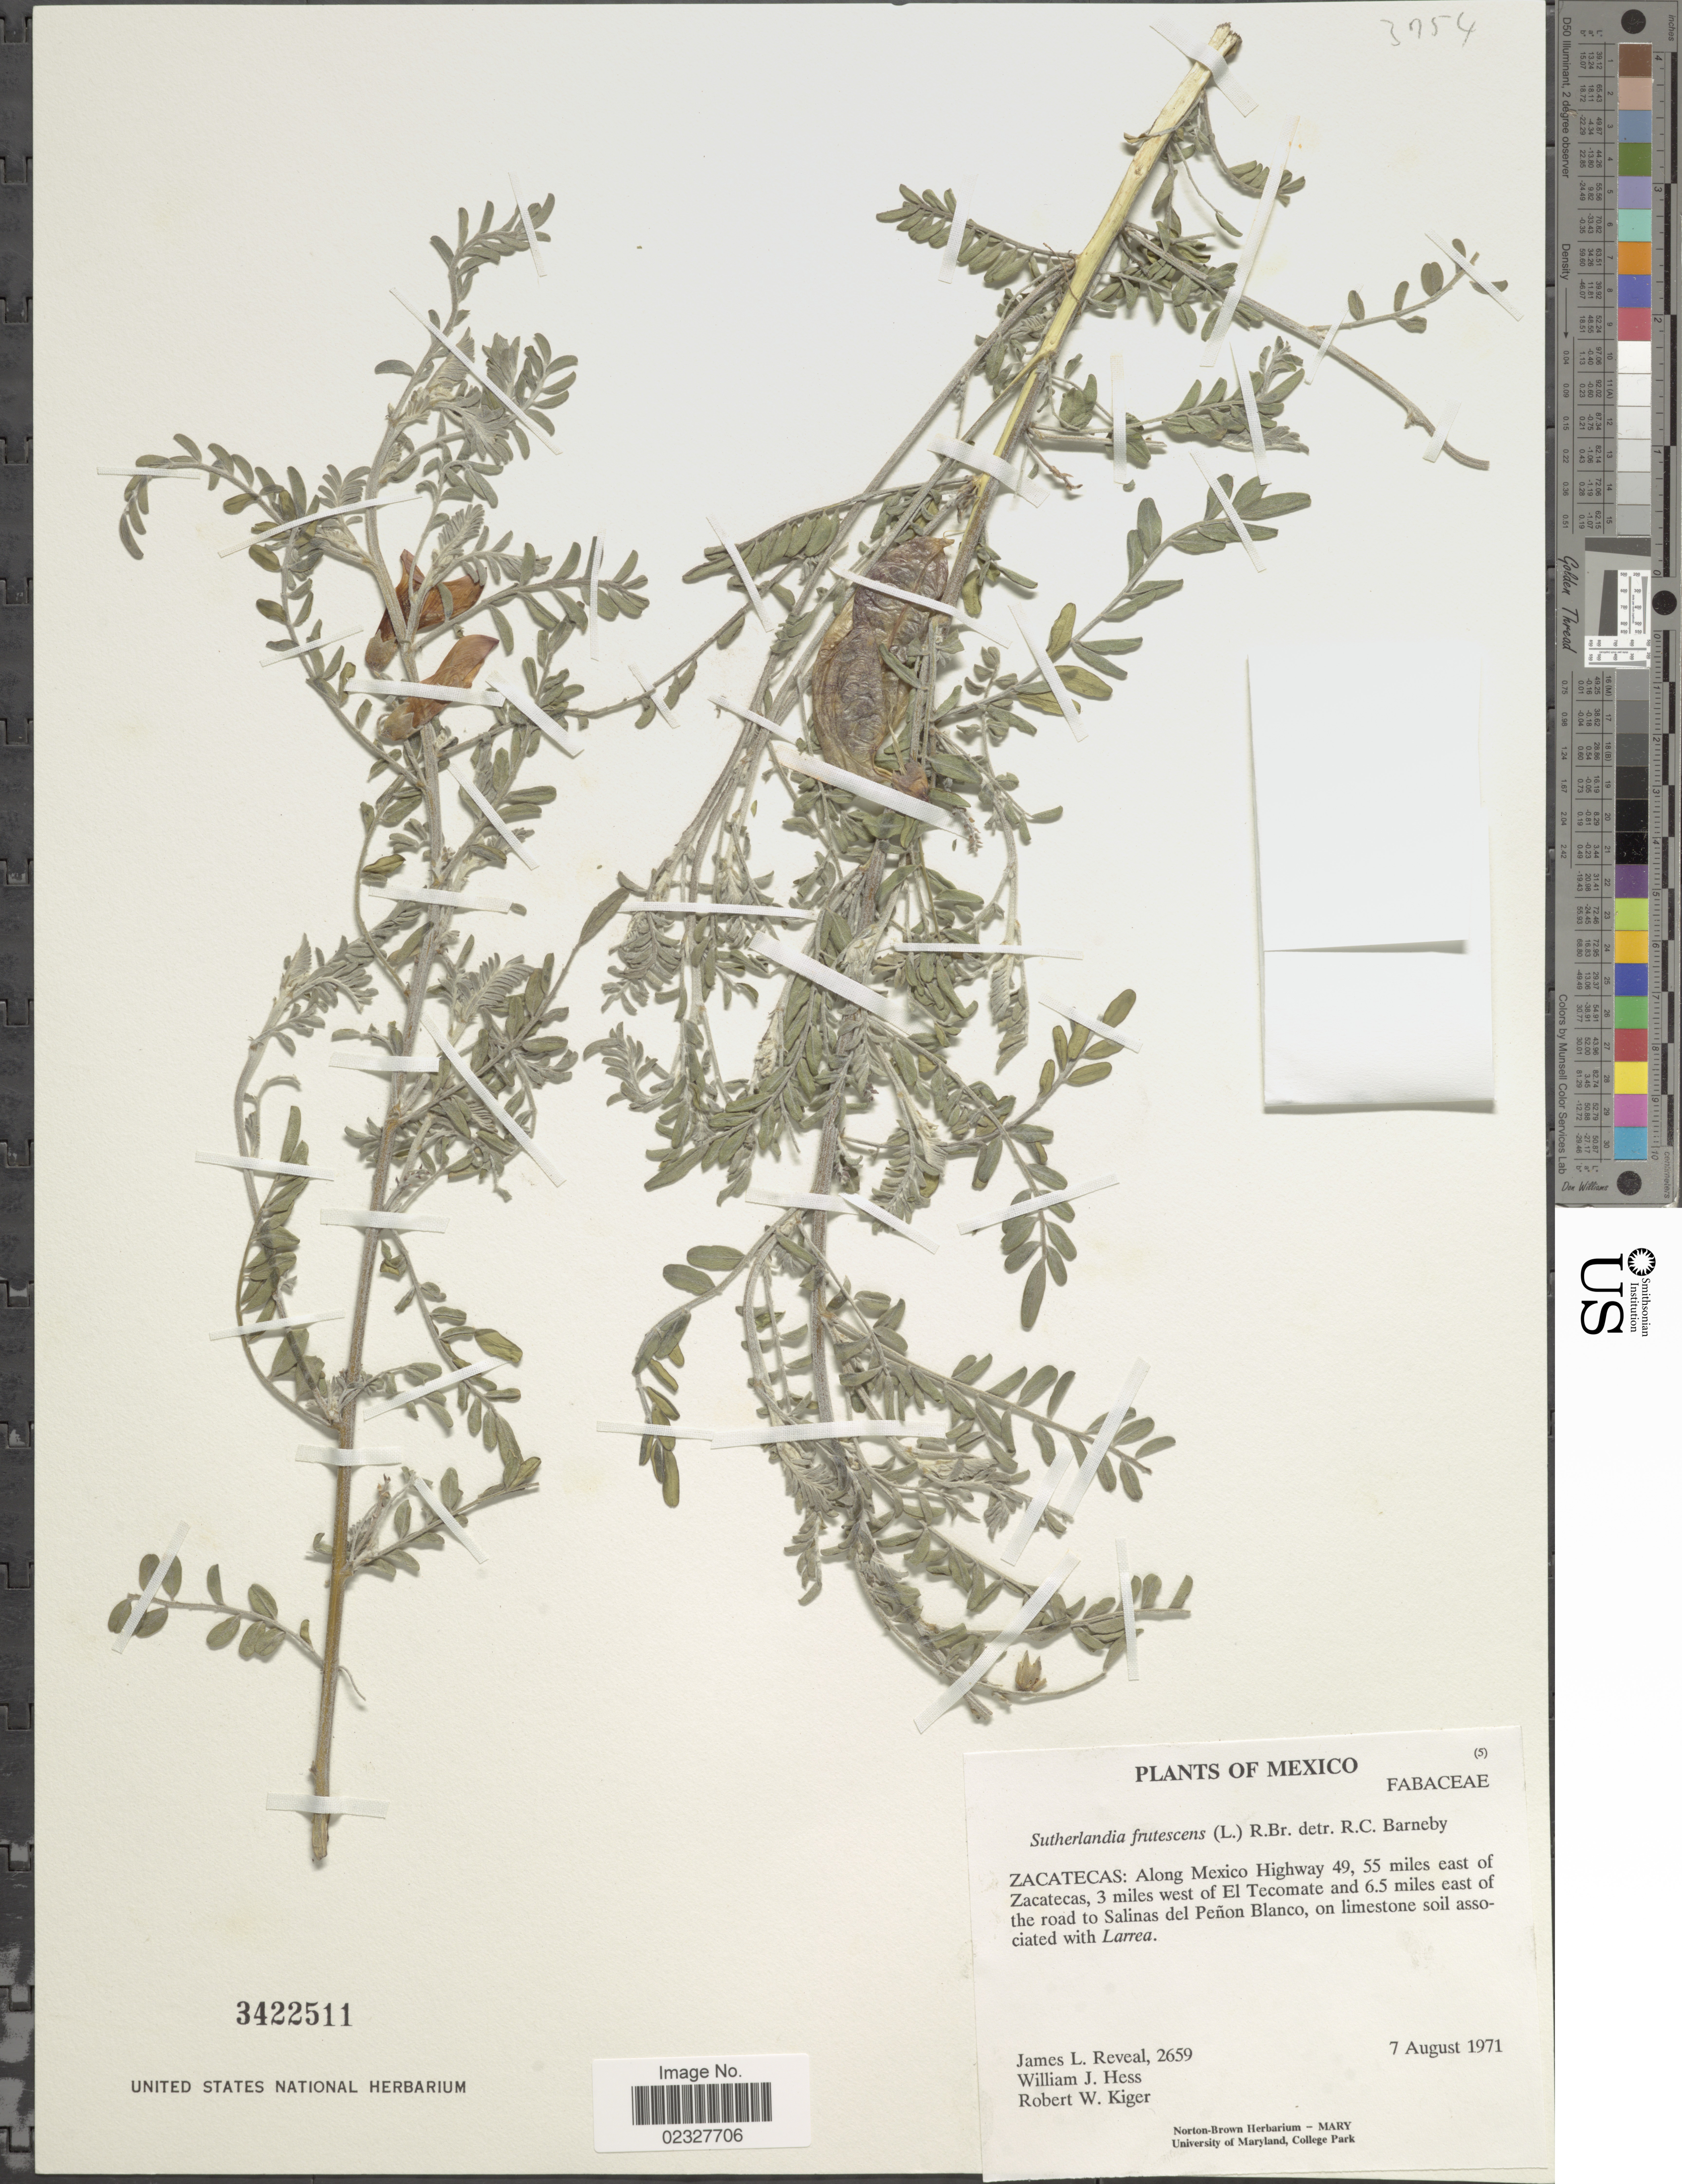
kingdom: Plantae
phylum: Tracheophyta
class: Magnoliopsida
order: Fabales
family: Fabaceae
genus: Sutherlandia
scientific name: Sutherlandia frutescens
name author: (L.) R. Br. ex W.T. Aiton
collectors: J. L. Reveal, W. Hess & R. Kiger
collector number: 2659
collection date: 1971-08-07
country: Mexico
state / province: Zacatecas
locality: Zacatecas: Along Mexico Highway 49, 55 miles east of Zacatecas 3 miles west of El Tecomate and 6.5 miles east of the road to Salinas del Penon Blanco.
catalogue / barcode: US 3422511